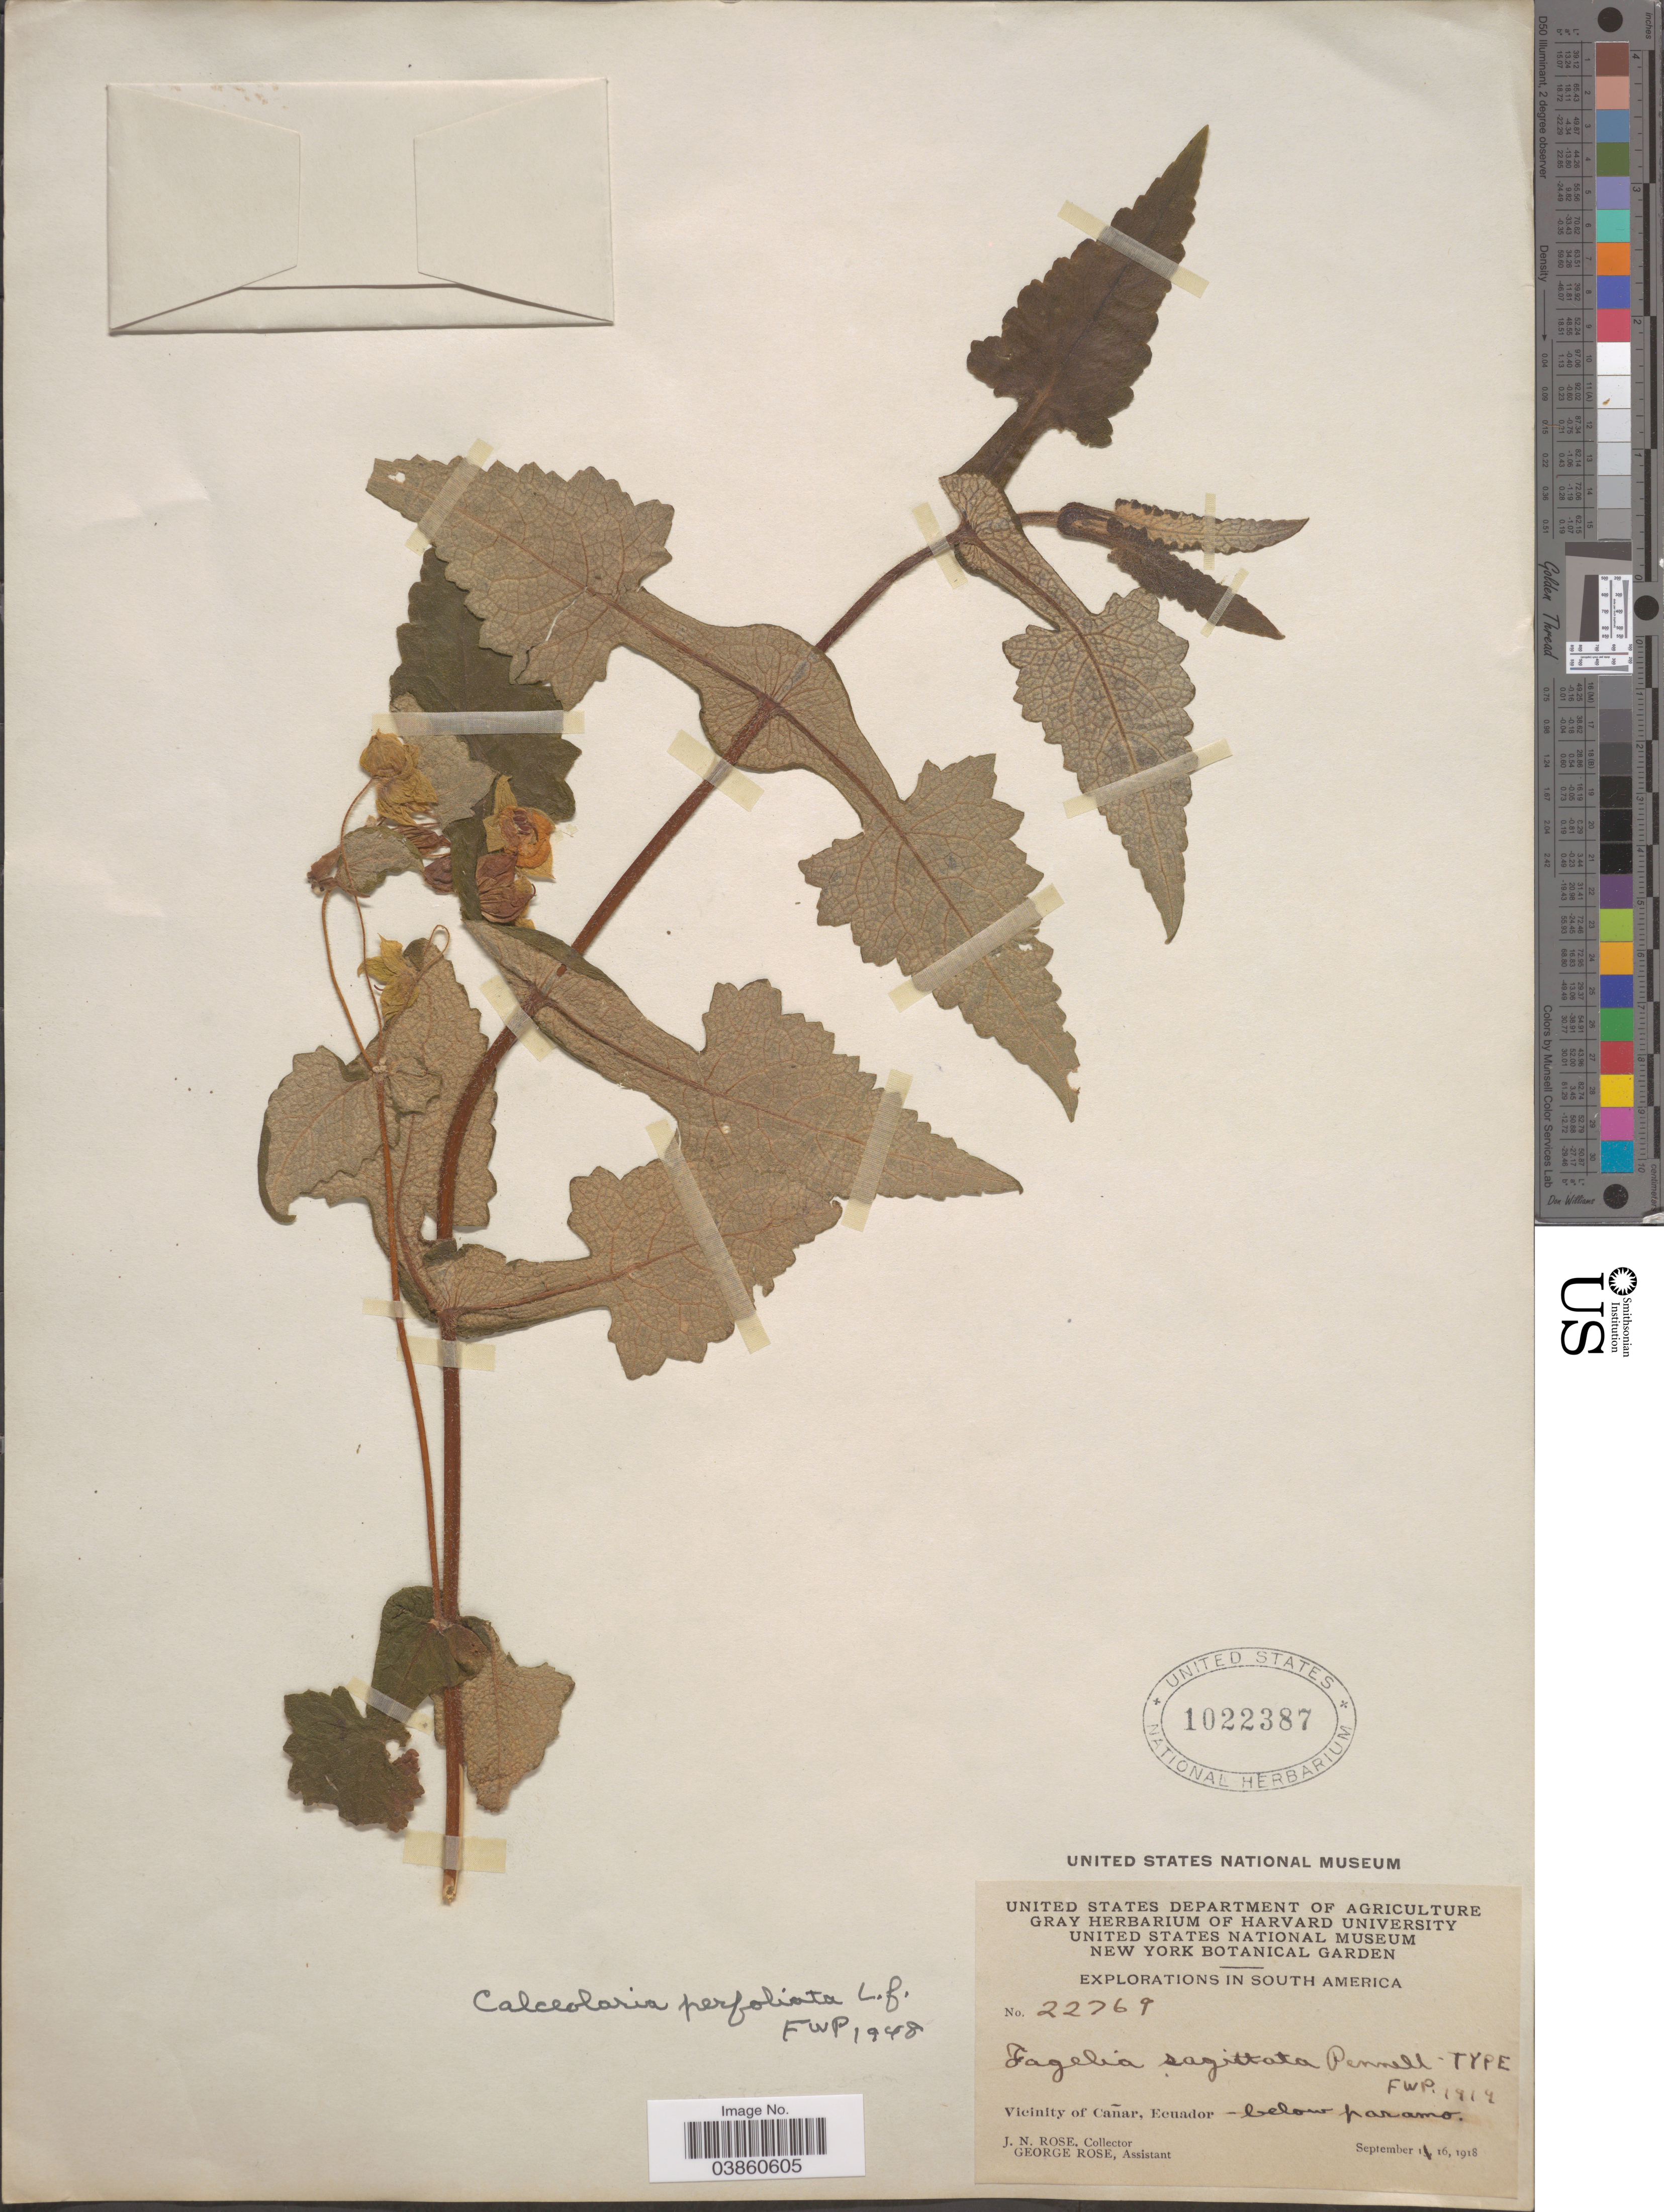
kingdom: Plantae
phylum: Tracheophyta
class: Magnoliopsida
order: Lamiales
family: Calceolariaceae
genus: Calceolaria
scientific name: Calceolaria perfoliata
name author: L. f.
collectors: J. N. Rose & G. Rose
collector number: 22769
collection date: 1918-09-01/1918-09-16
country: Ecuador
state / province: Cañar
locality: Vicinity of Cañar - below Paramo.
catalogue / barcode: US 1022387